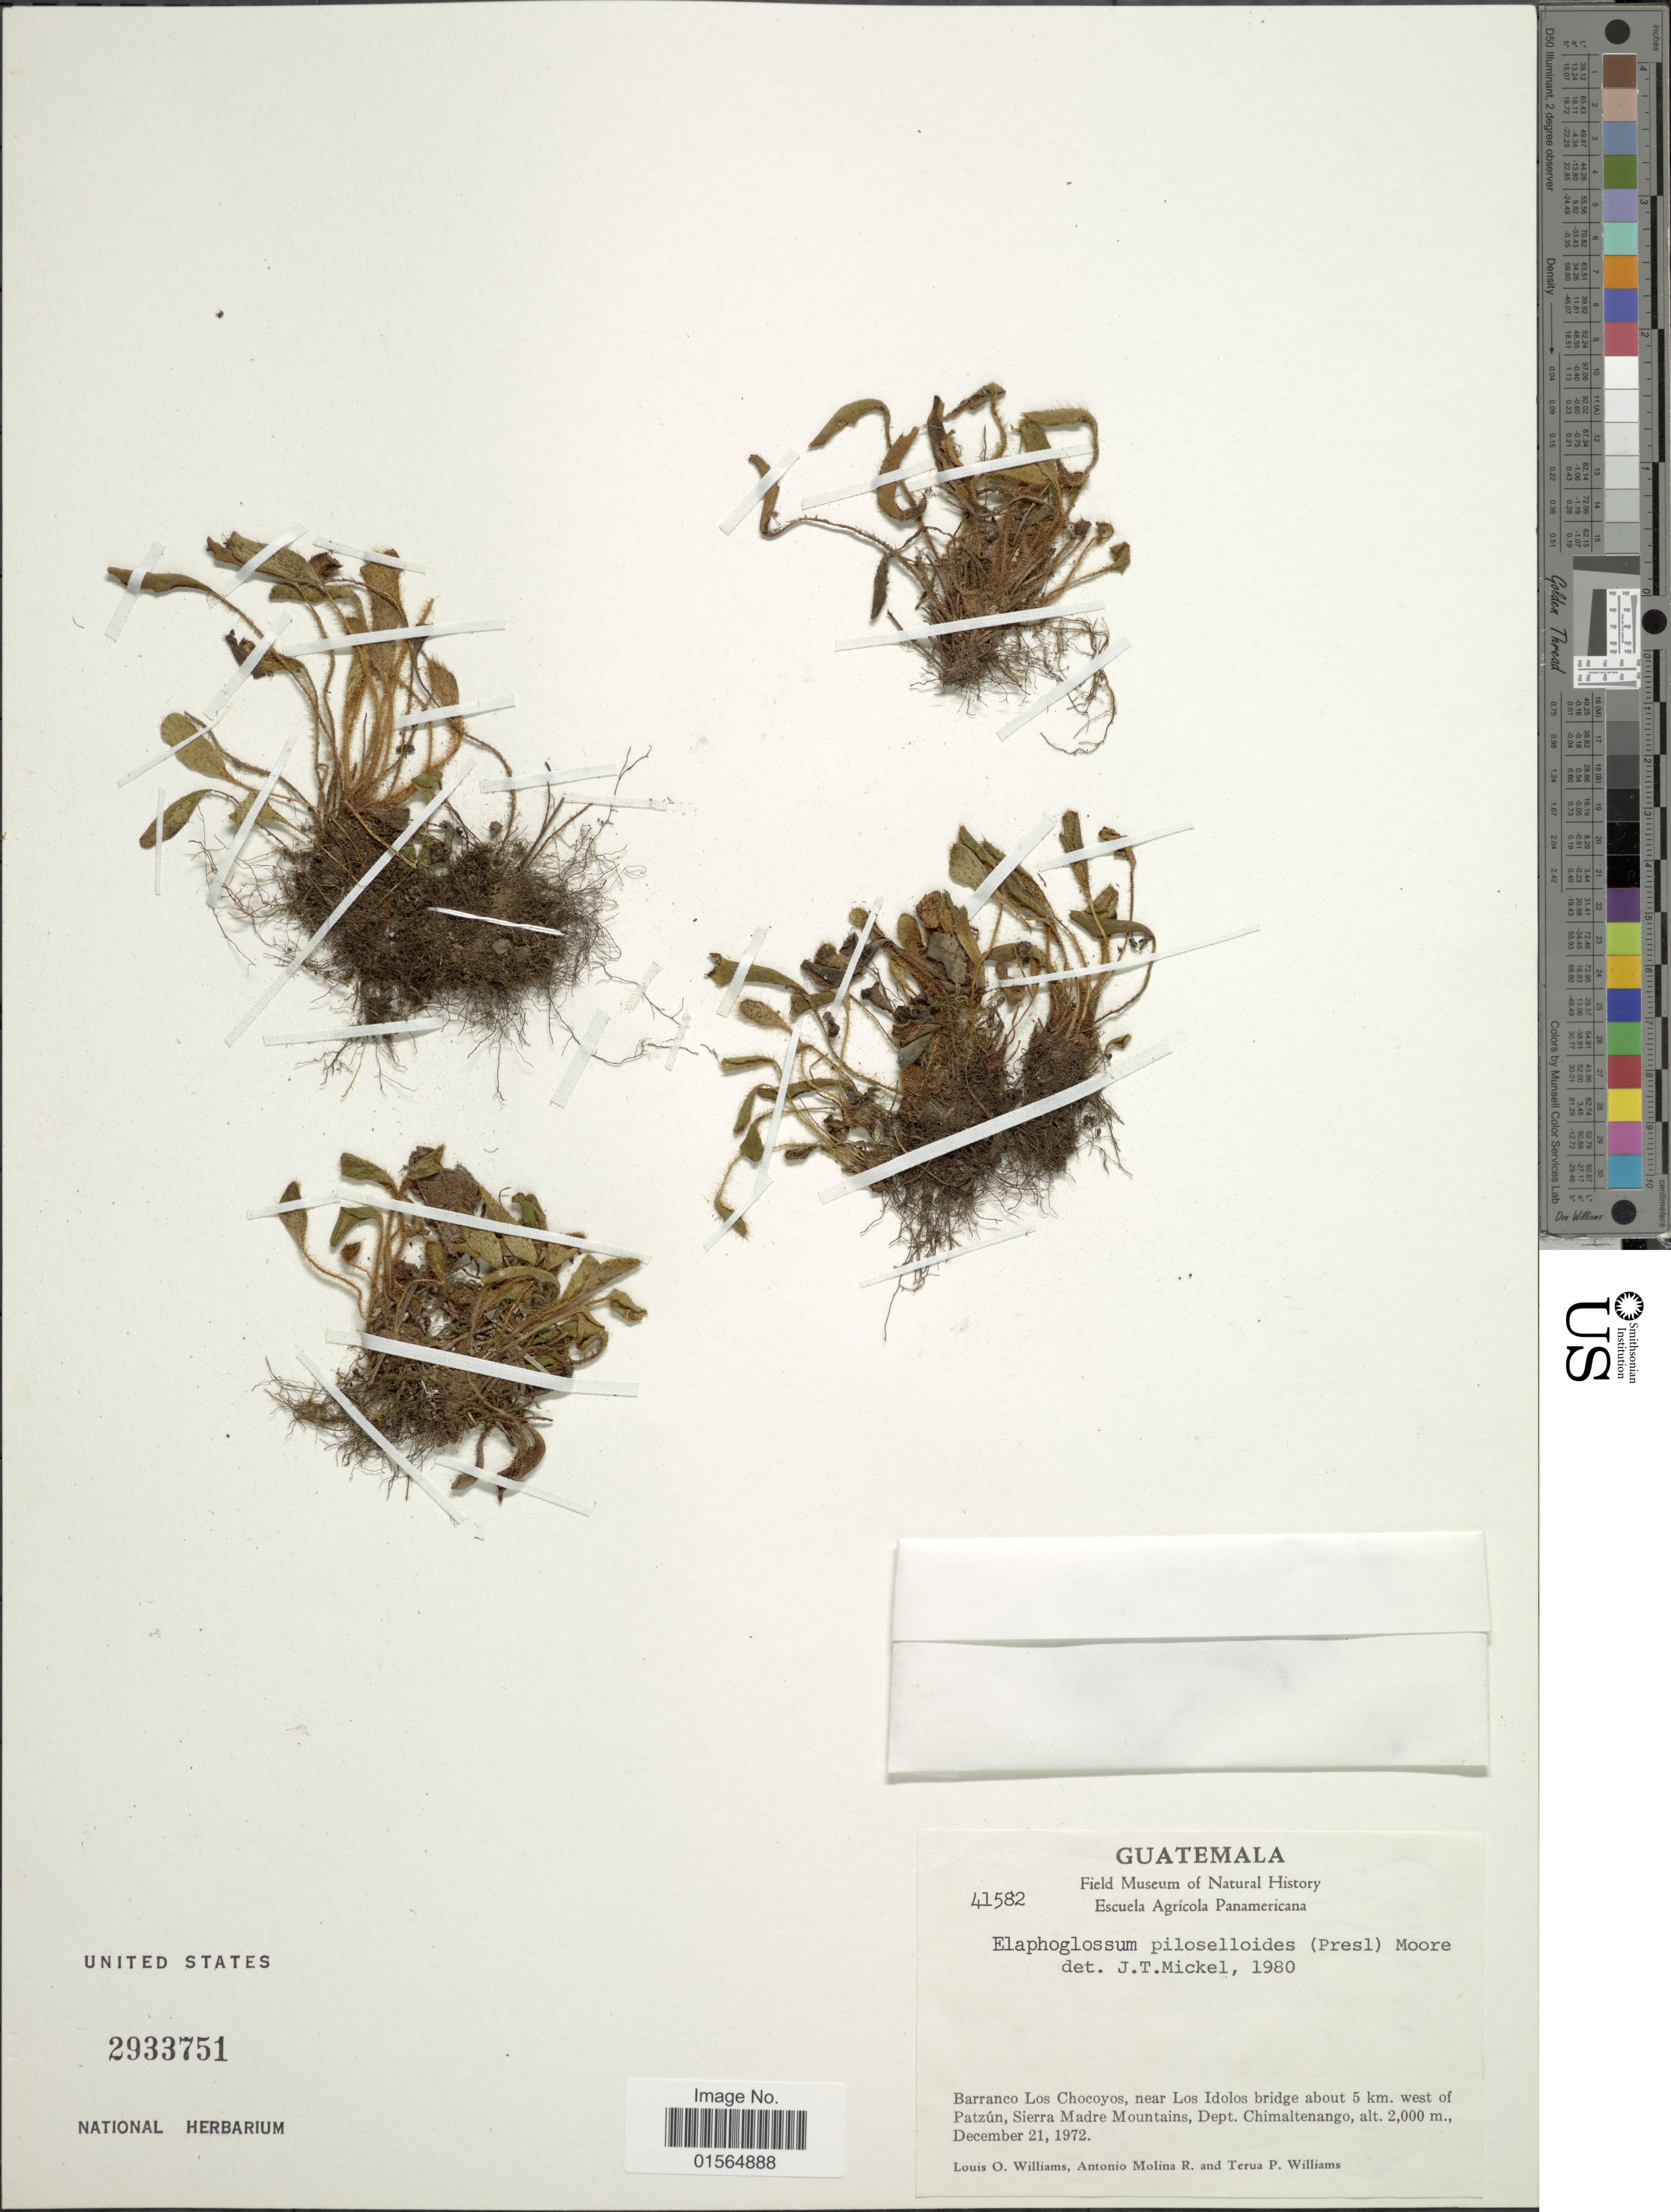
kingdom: Plantae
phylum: Tracheophyta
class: Polypodiopsida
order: Polypodiales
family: Dryopteridaceae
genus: Elaphoglossum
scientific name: Elaphoglossum piloselloides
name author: (C. Presl) T. Moore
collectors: L. O. Williams, A. Molina R. & T. P. Williams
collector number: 41582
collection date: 1972-12-21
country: Guatemala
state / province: Chimaltenango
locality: Barranco Los Chocoyos, near Los Idolos bridge about 5 km. west of Patzun, Sierra Madre Mountains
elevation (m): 2000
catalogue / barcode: US 2933751